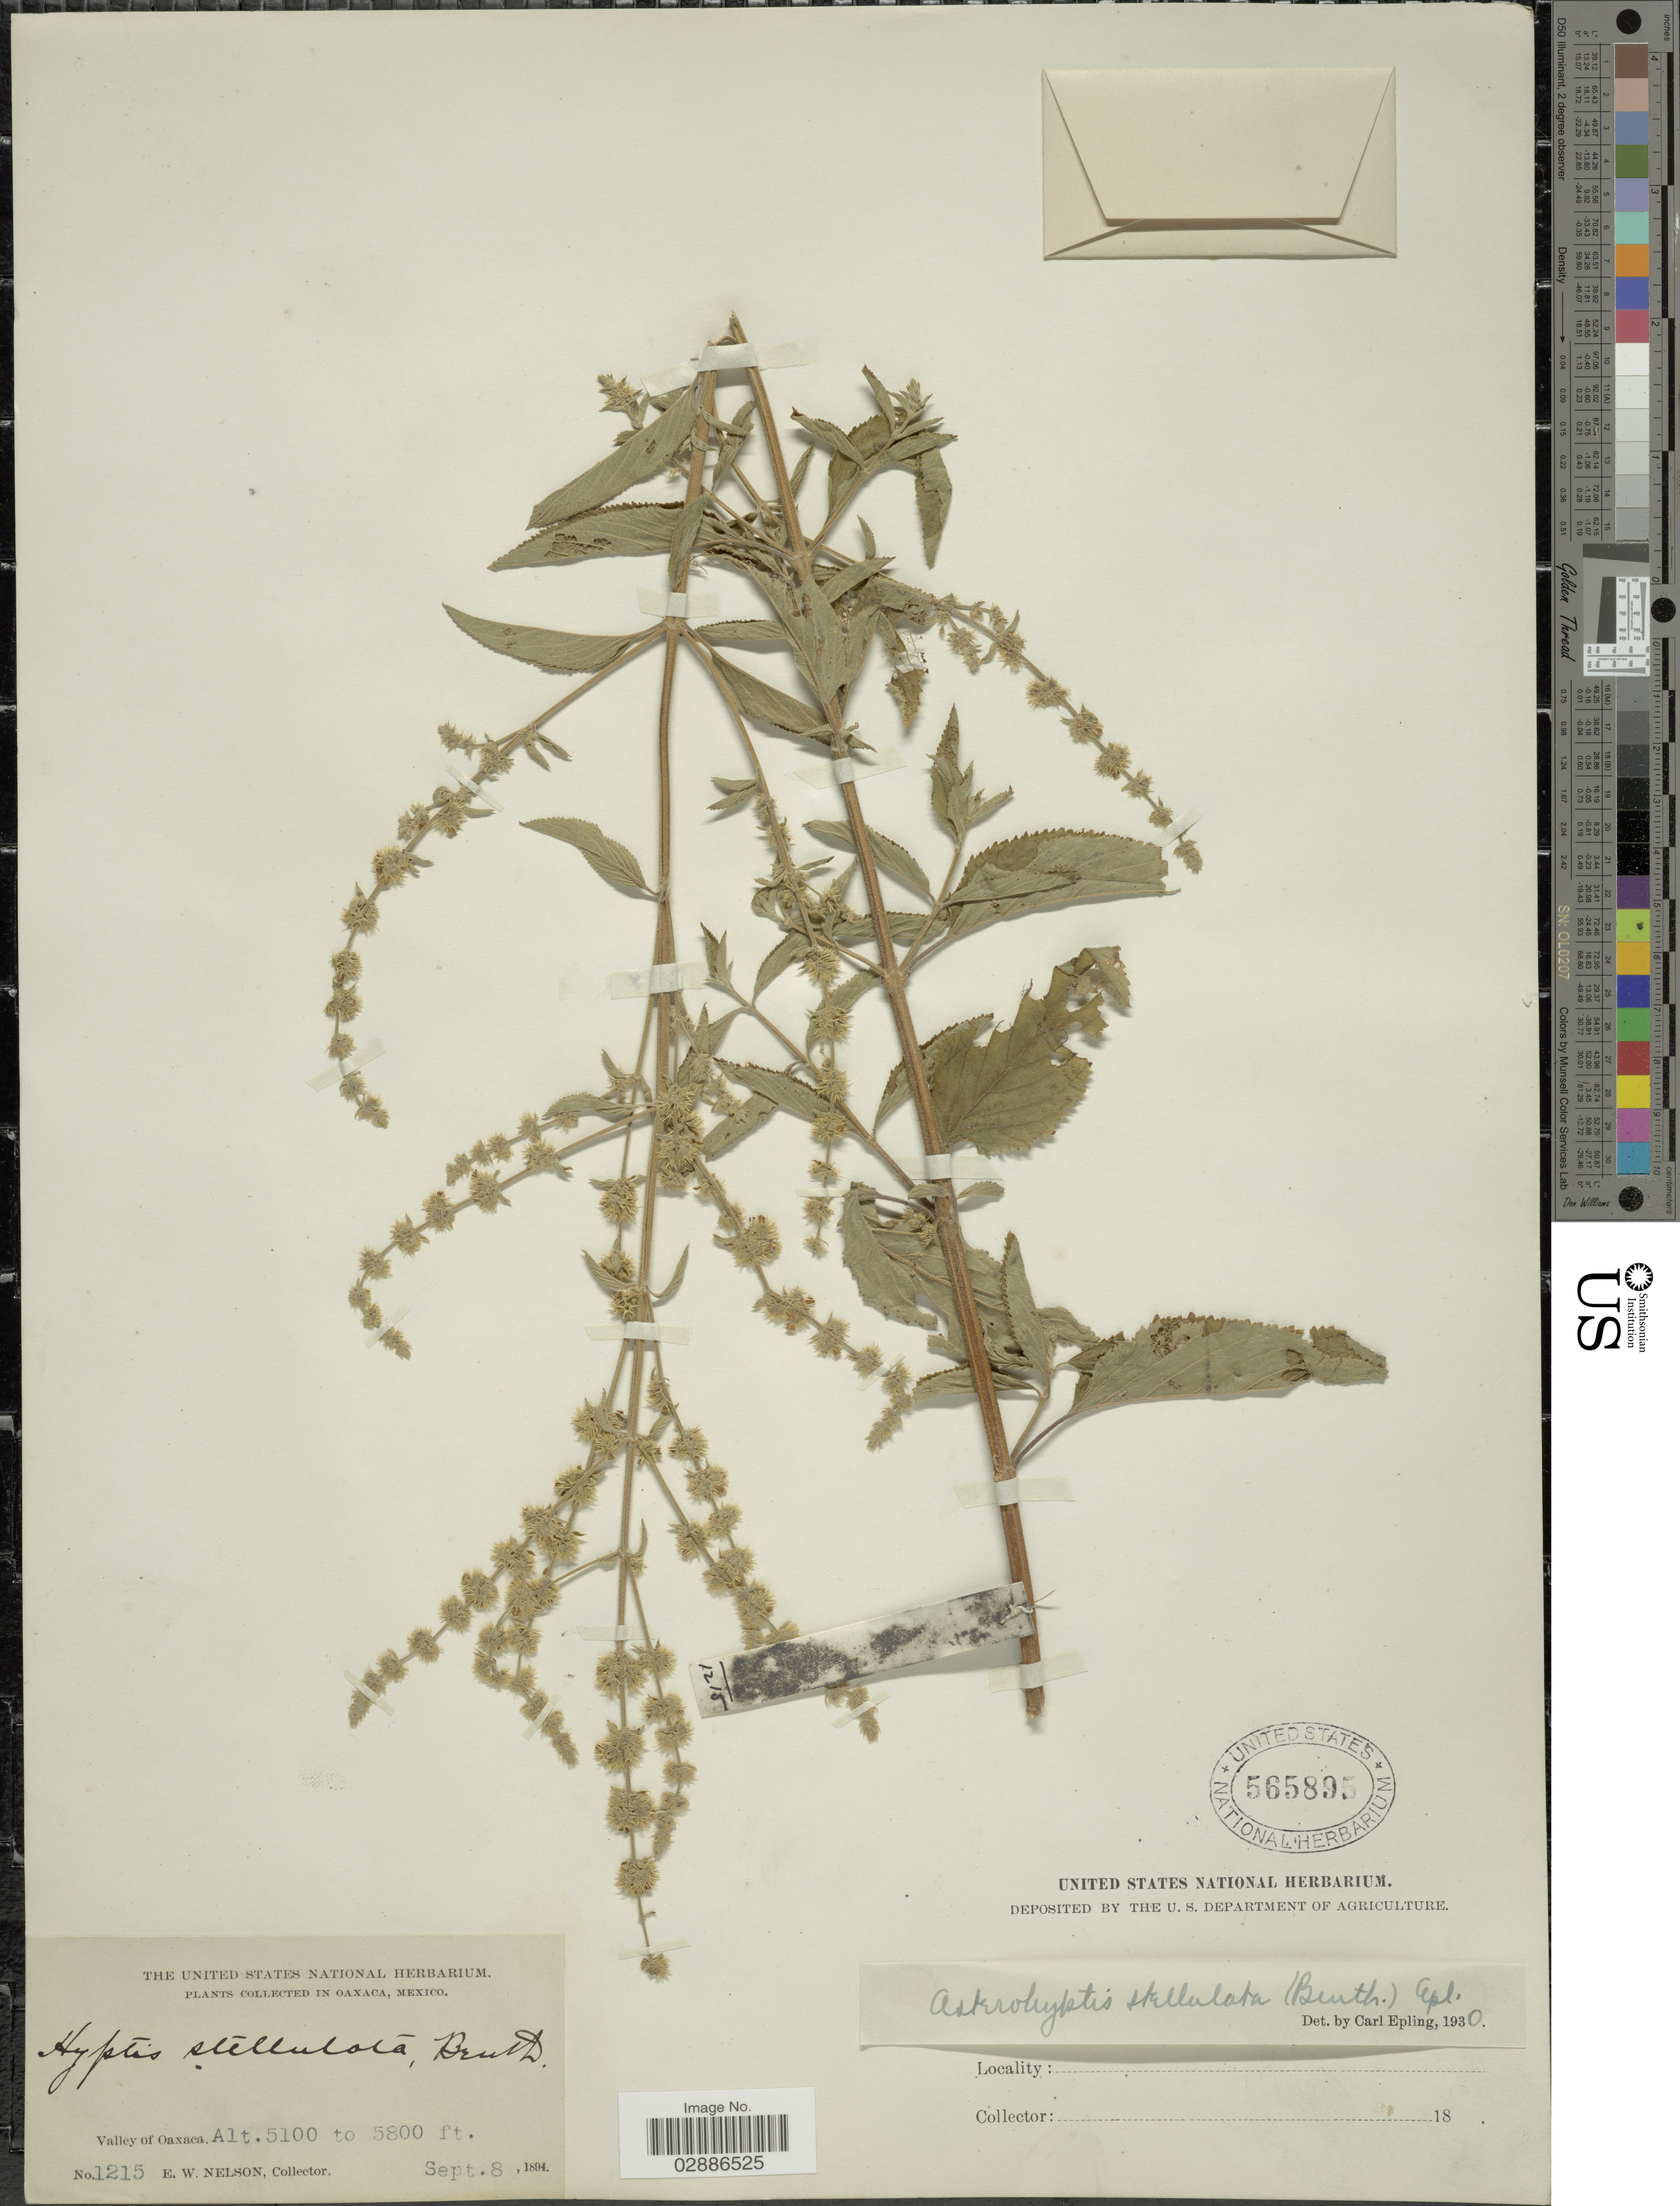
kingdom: Plantae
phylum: Tracheophyta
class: Magnoliopsida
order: Lamiales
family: Lamiaceae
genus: Asterohyptis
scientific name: Asterohyptis stellulata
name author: (Benth.) Epling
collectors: E. W. Nelson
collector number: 1215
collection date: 1894-09-08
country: Mexico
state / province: Oaxaca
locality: Valley of Oaxaca.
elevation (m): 1554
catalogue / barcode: US 565895